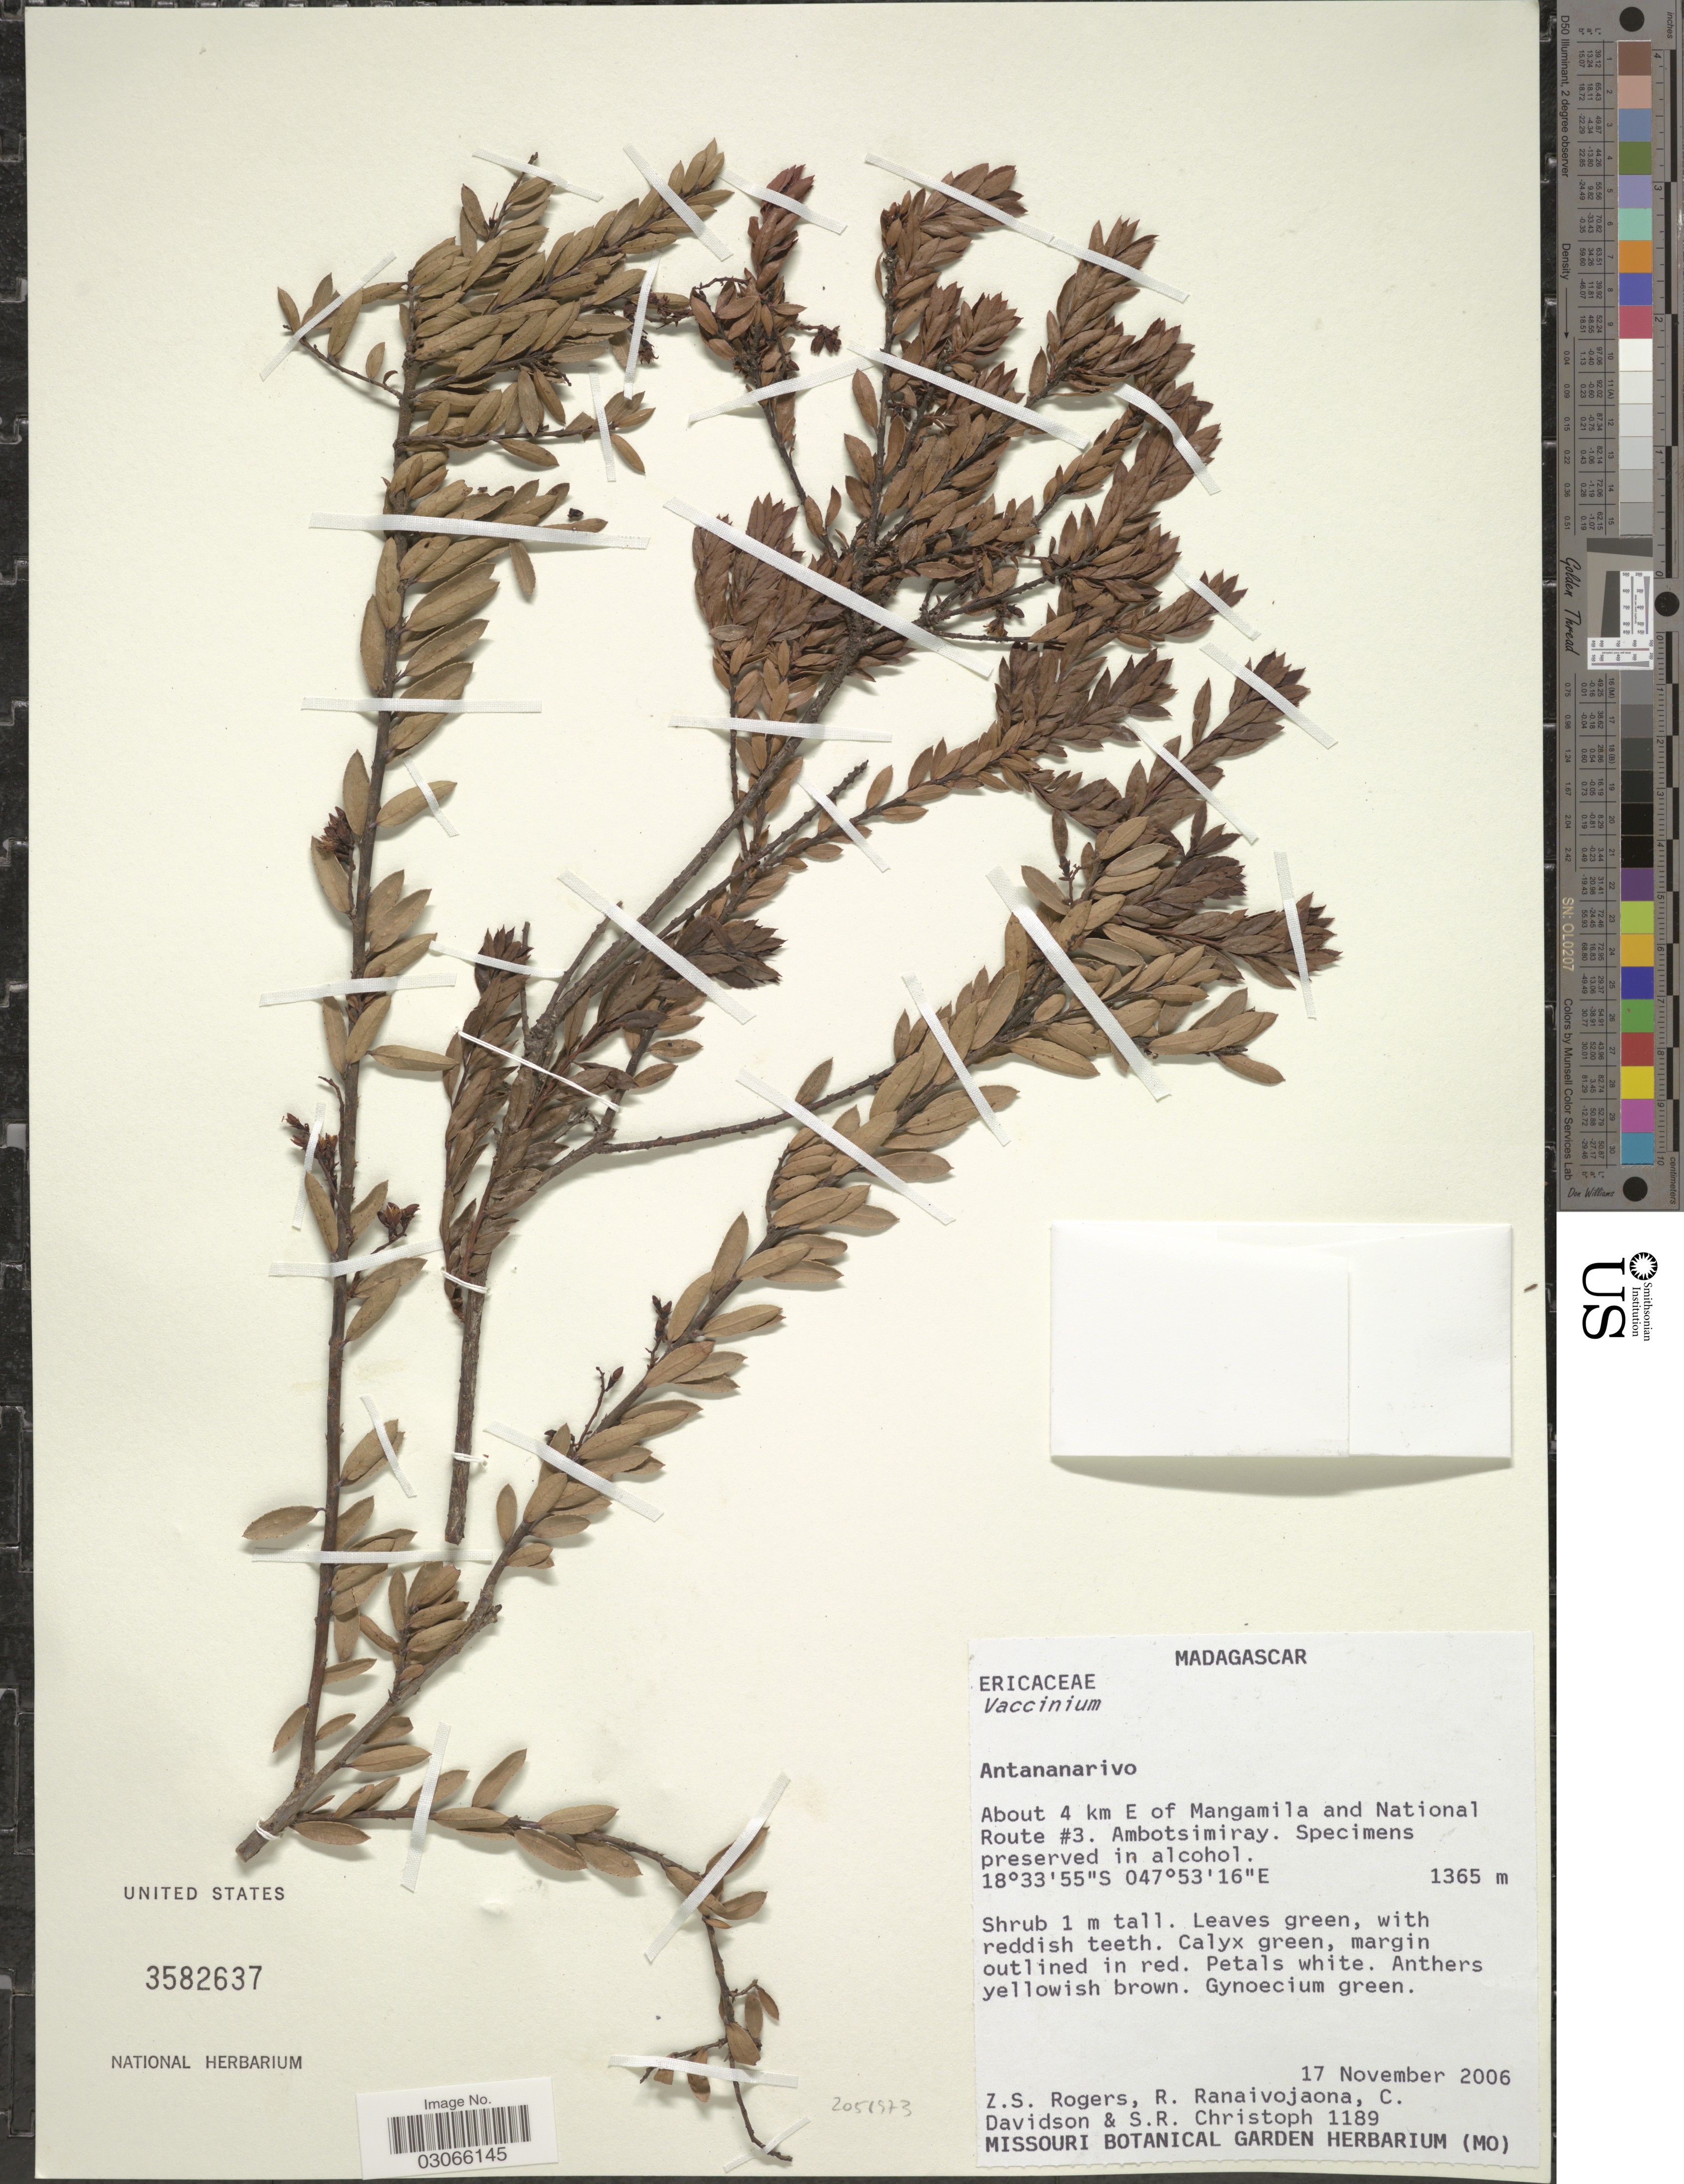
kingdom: Plantae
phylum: Tracheophyta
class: Magnoliopsida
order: Ericales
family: Ericaceae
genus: Vaccinium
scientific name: Vaccinium sp.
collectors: Z. S. Rogers, R. Ranaivojaona, C. Davidson & S. Christoph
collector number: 1189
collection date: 2006-11-17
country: Madagascar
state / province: Analamanga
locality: About 4 km E of Mangamila and National Route #3. Ambotsimiray.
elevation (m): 1365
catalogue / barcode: US 3582637